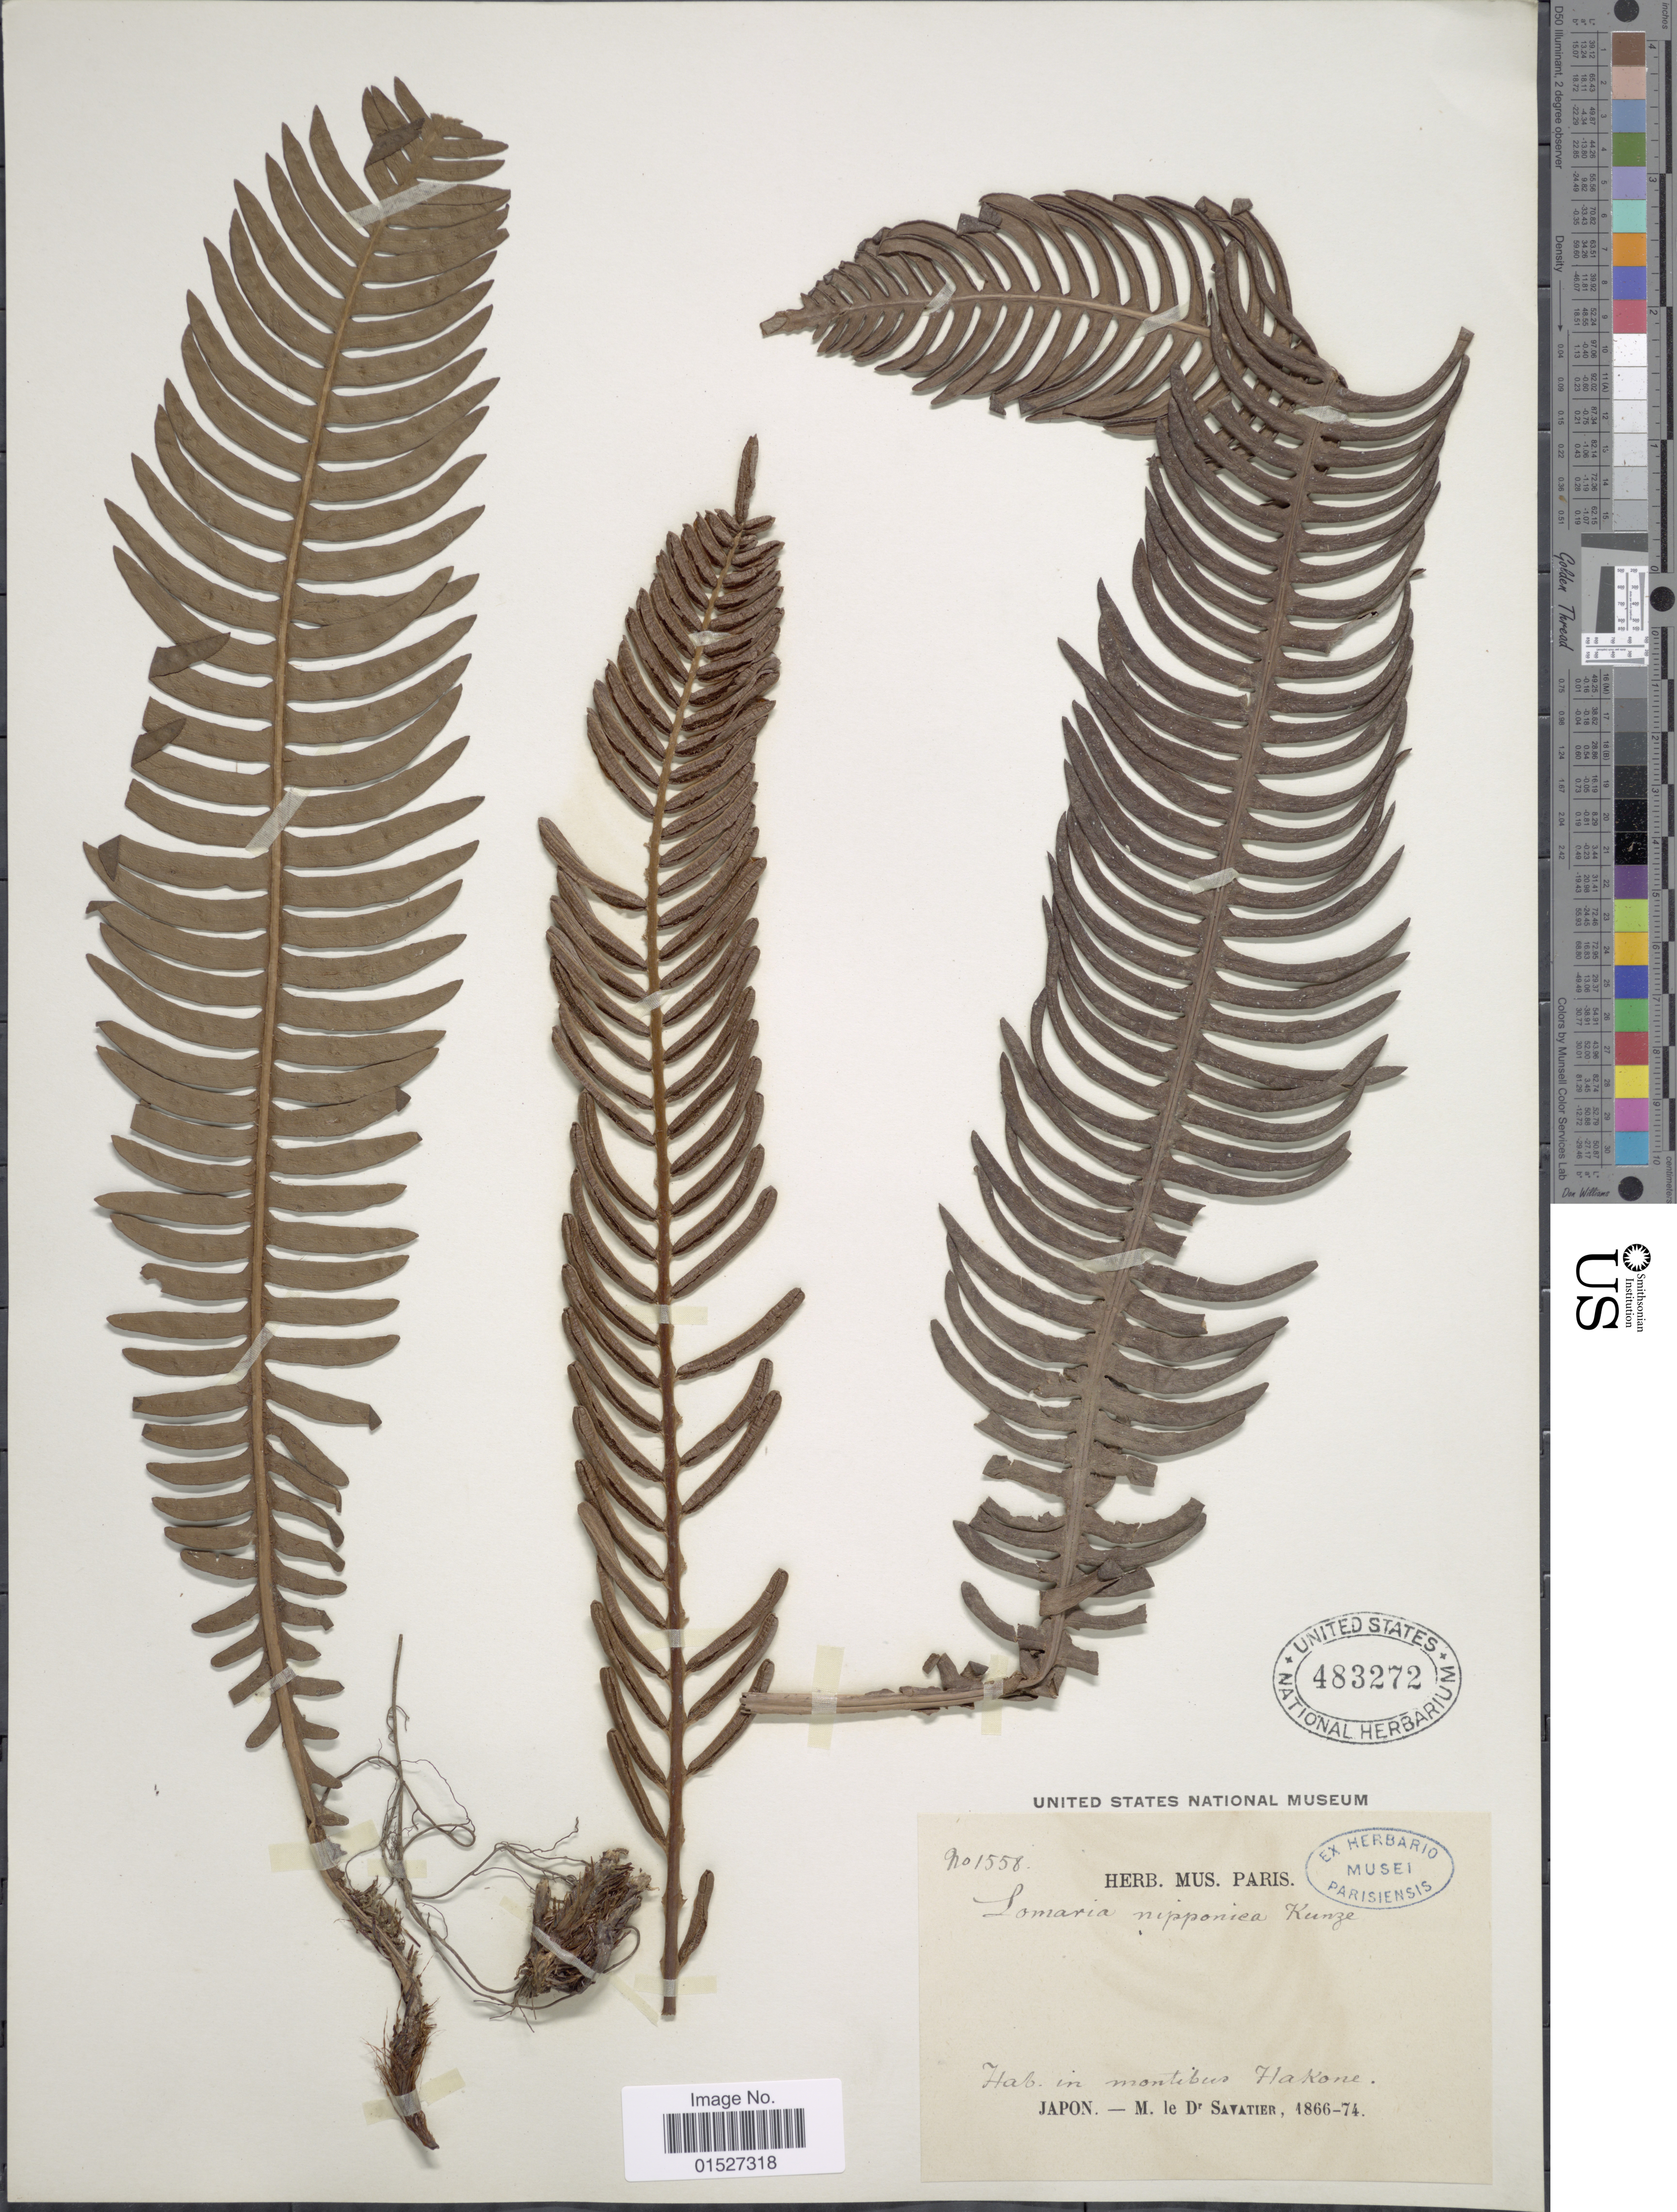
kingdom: Plantae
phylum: Tracheophyta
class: Polypodiopsida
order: Polypodiales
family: Blechnaceae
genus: Blechnum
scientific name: Blechnum nipponicum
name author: (Kunze) Makino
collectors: M. Savatier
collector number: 1558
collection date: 1866/1874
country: Japan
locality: Hab. in montibus Hakone. Japon.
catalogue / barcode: US 483272